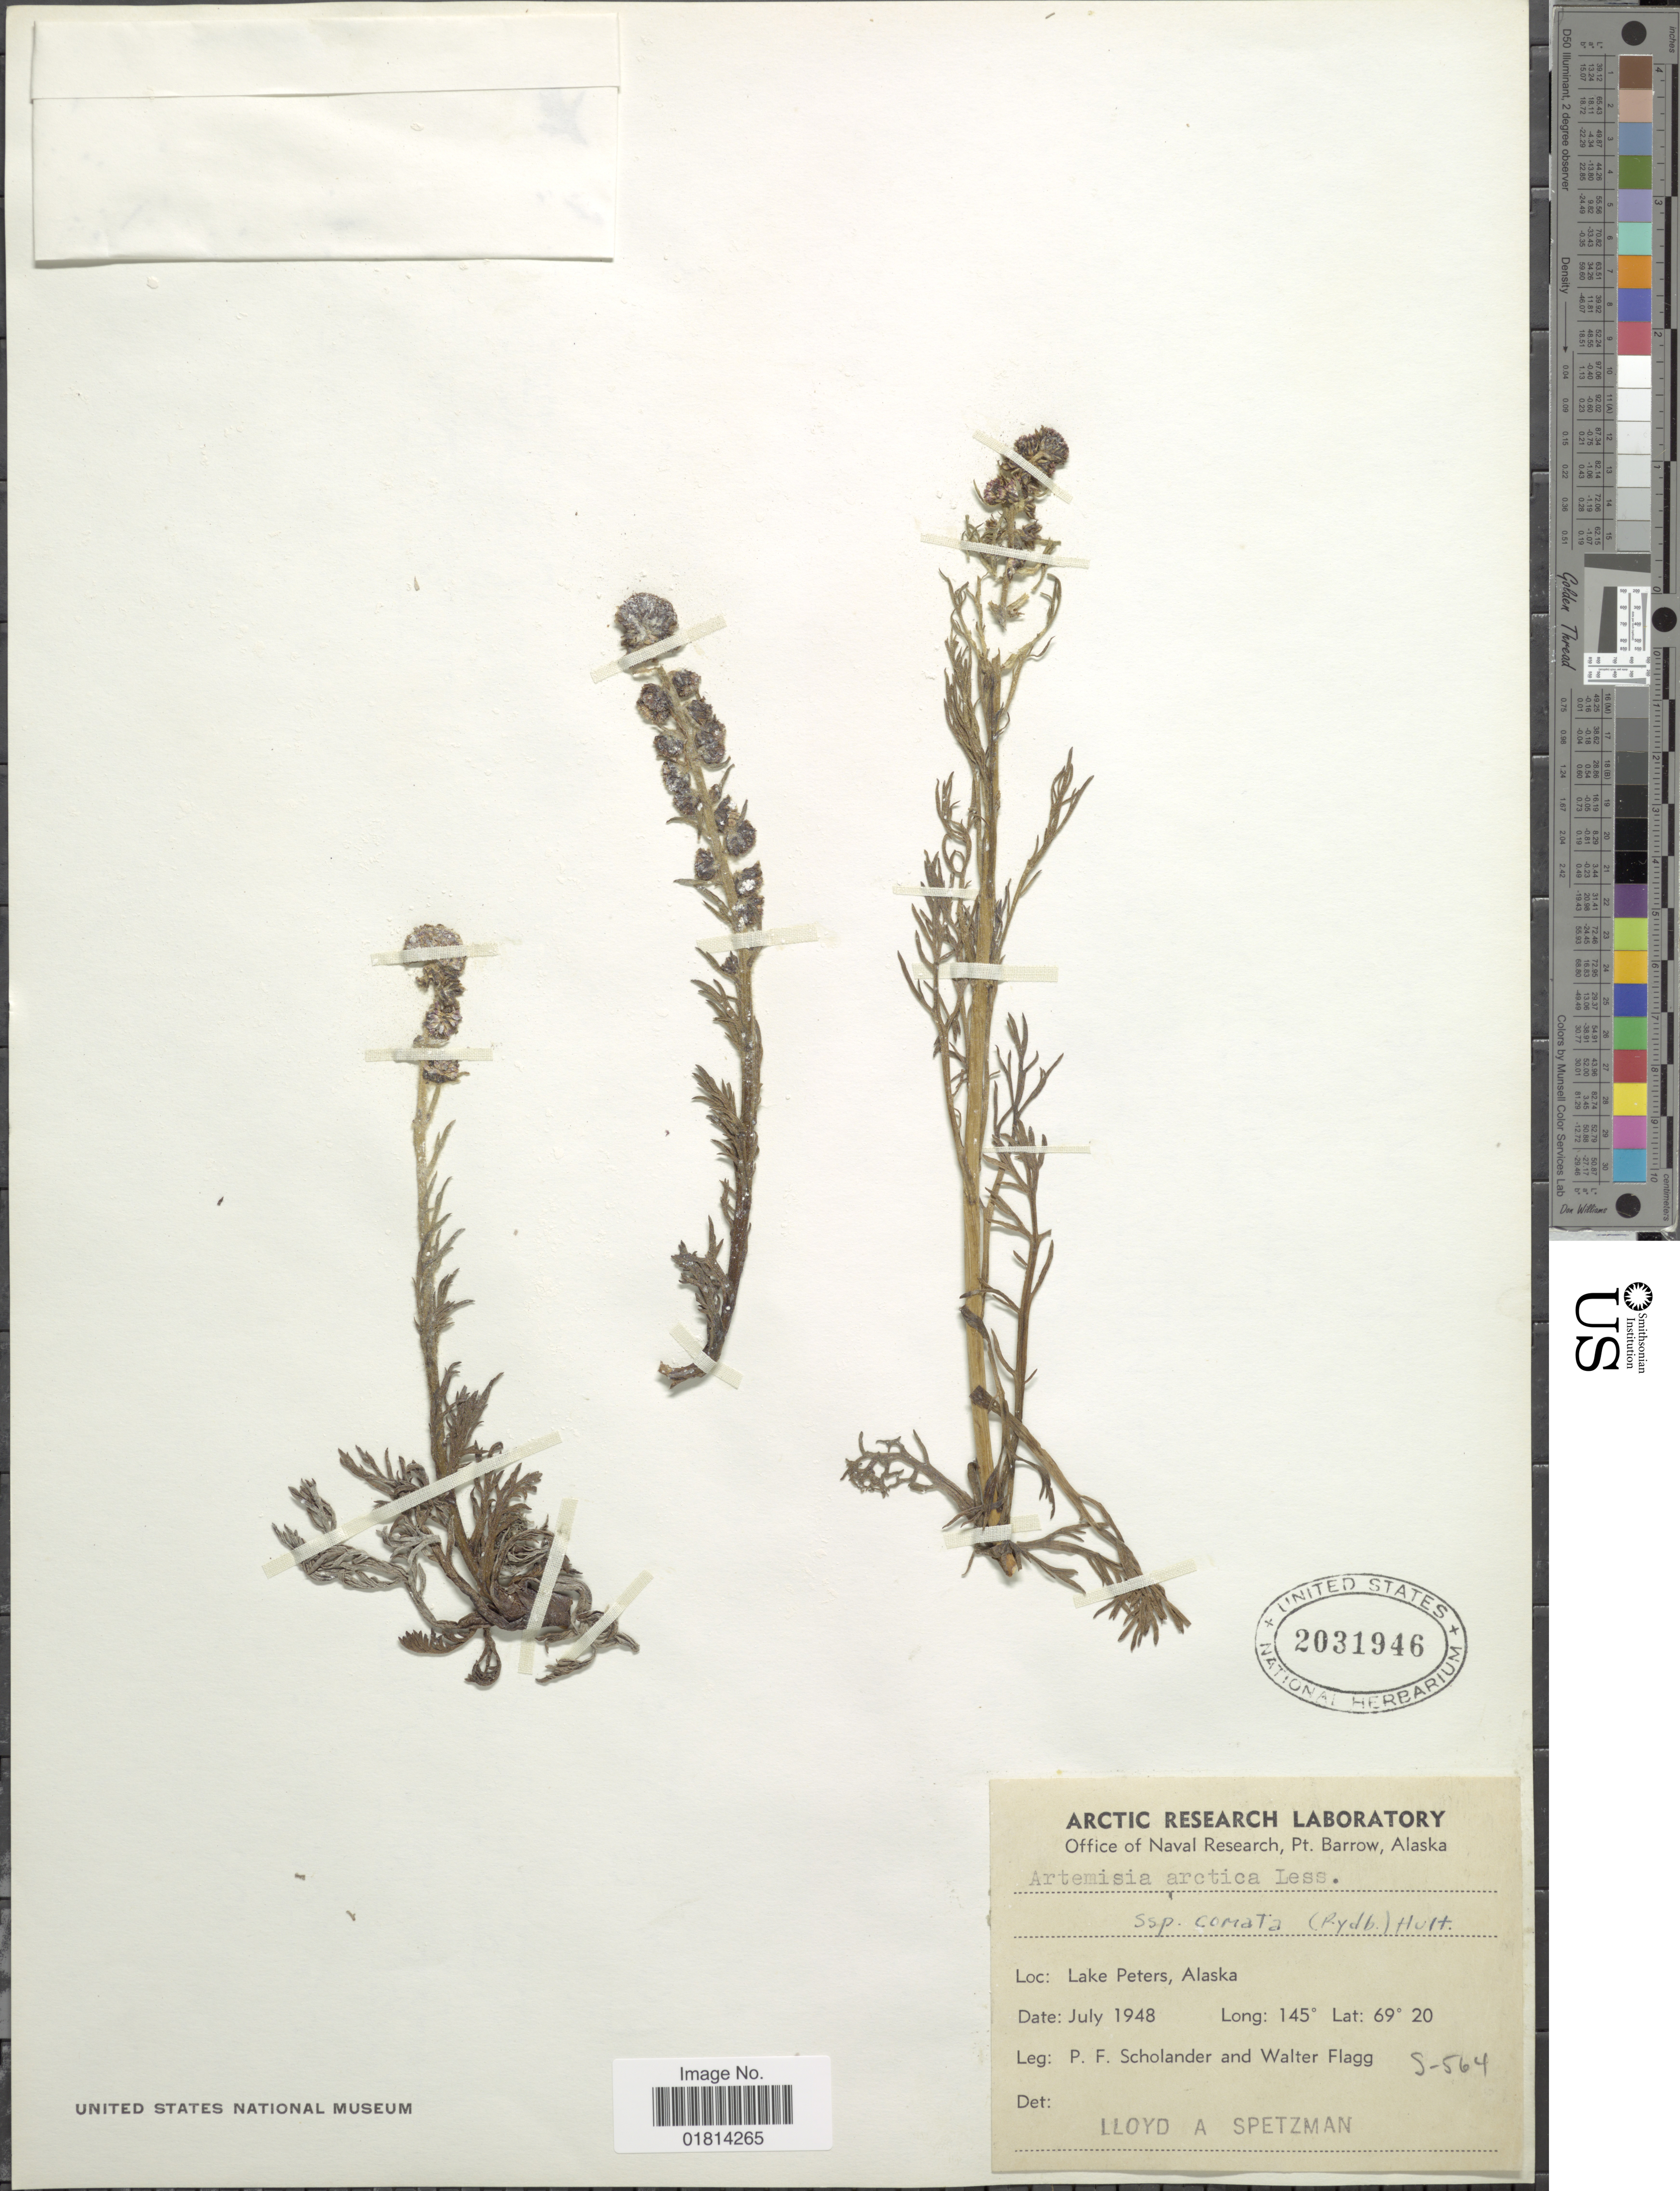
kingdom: Plantae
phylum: Tracheophyta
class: Magnoliopsida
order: Asterales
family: Asteraceae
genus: Artemisia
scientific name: Artemisia arctica subsp. comata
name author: (Rydb.) Hultén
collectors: P. Scholander & W. Flagg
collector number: S-564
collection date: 1948-07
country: United States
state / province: Alaska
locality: Office of Naval Research, Pt. Barrow, Alaska. Lake Peters, Alaska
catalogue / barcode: US 2031946